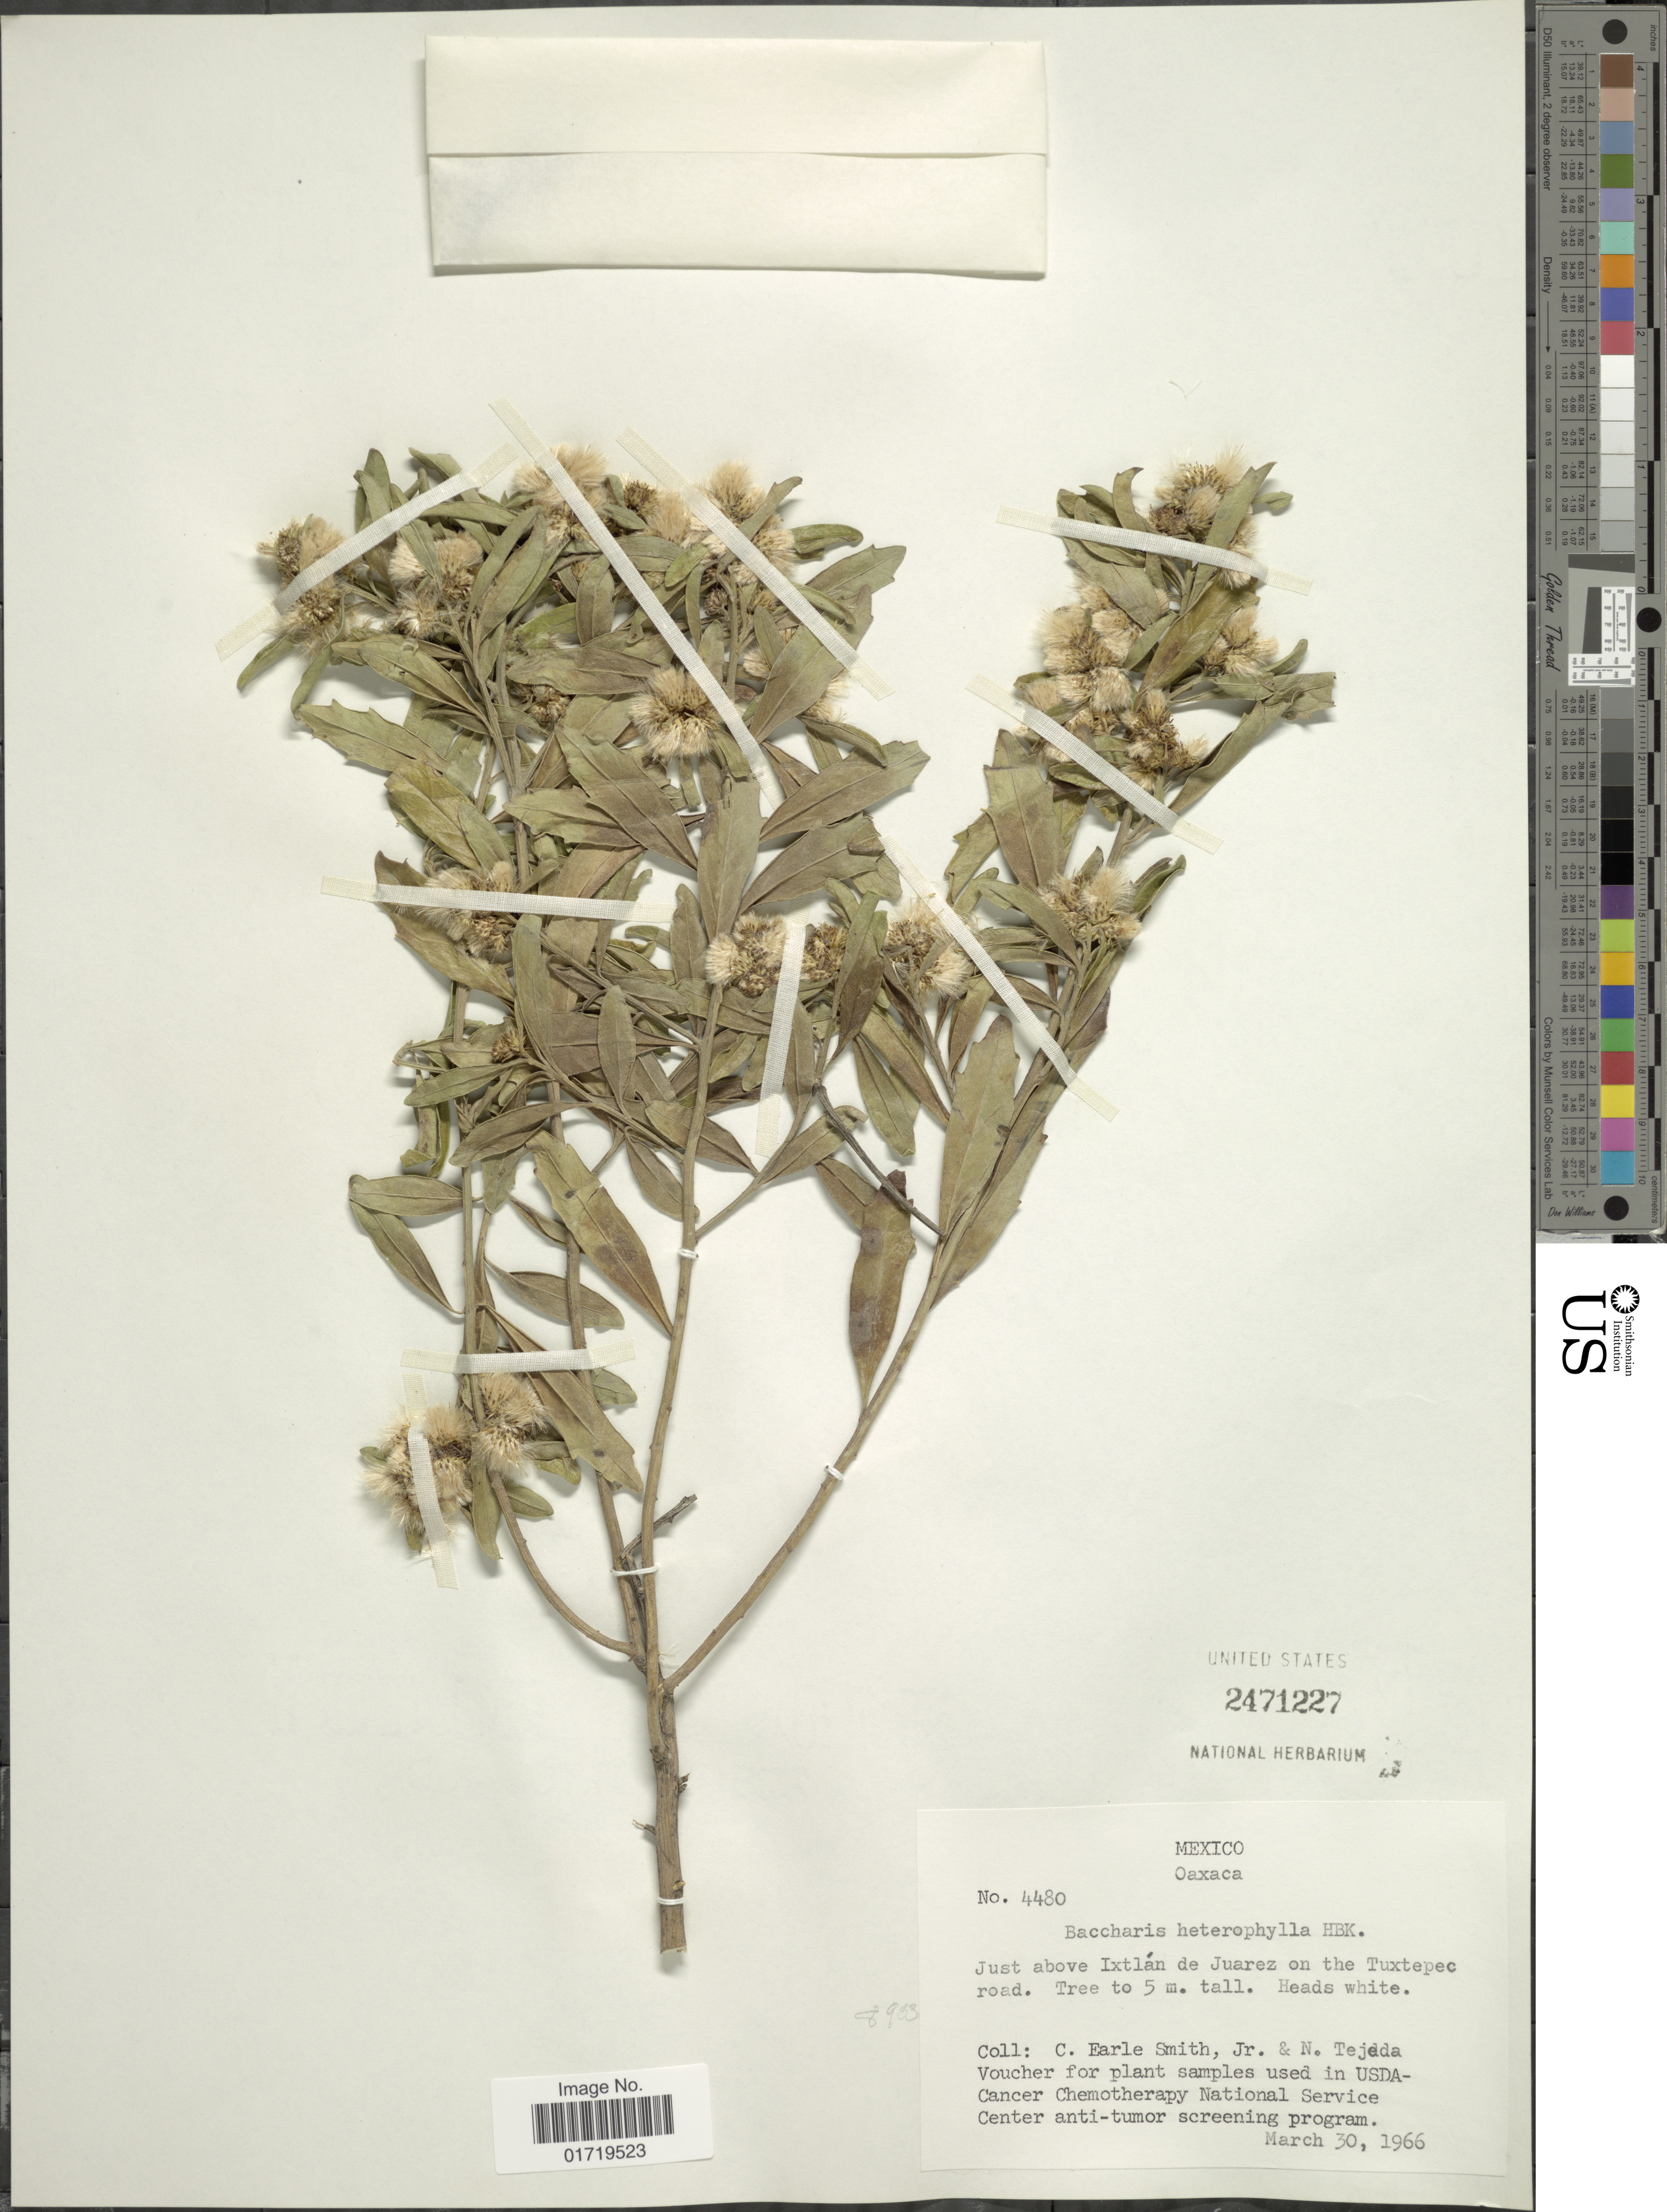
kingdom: Plantae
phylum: Tracheophyta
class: Magnoliopsida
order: Asterales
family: Asteraceae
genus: Baccharis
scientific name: Baccharis heterophylla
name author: Kunth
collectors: C. E. Smith Jr. & N. Tejeda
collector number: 4480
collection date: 1966-03-30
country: Mexico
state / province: Oaxaca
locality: Just above Ixtlan de Juarez on the Tuxtepec road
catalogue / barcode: US 2471227